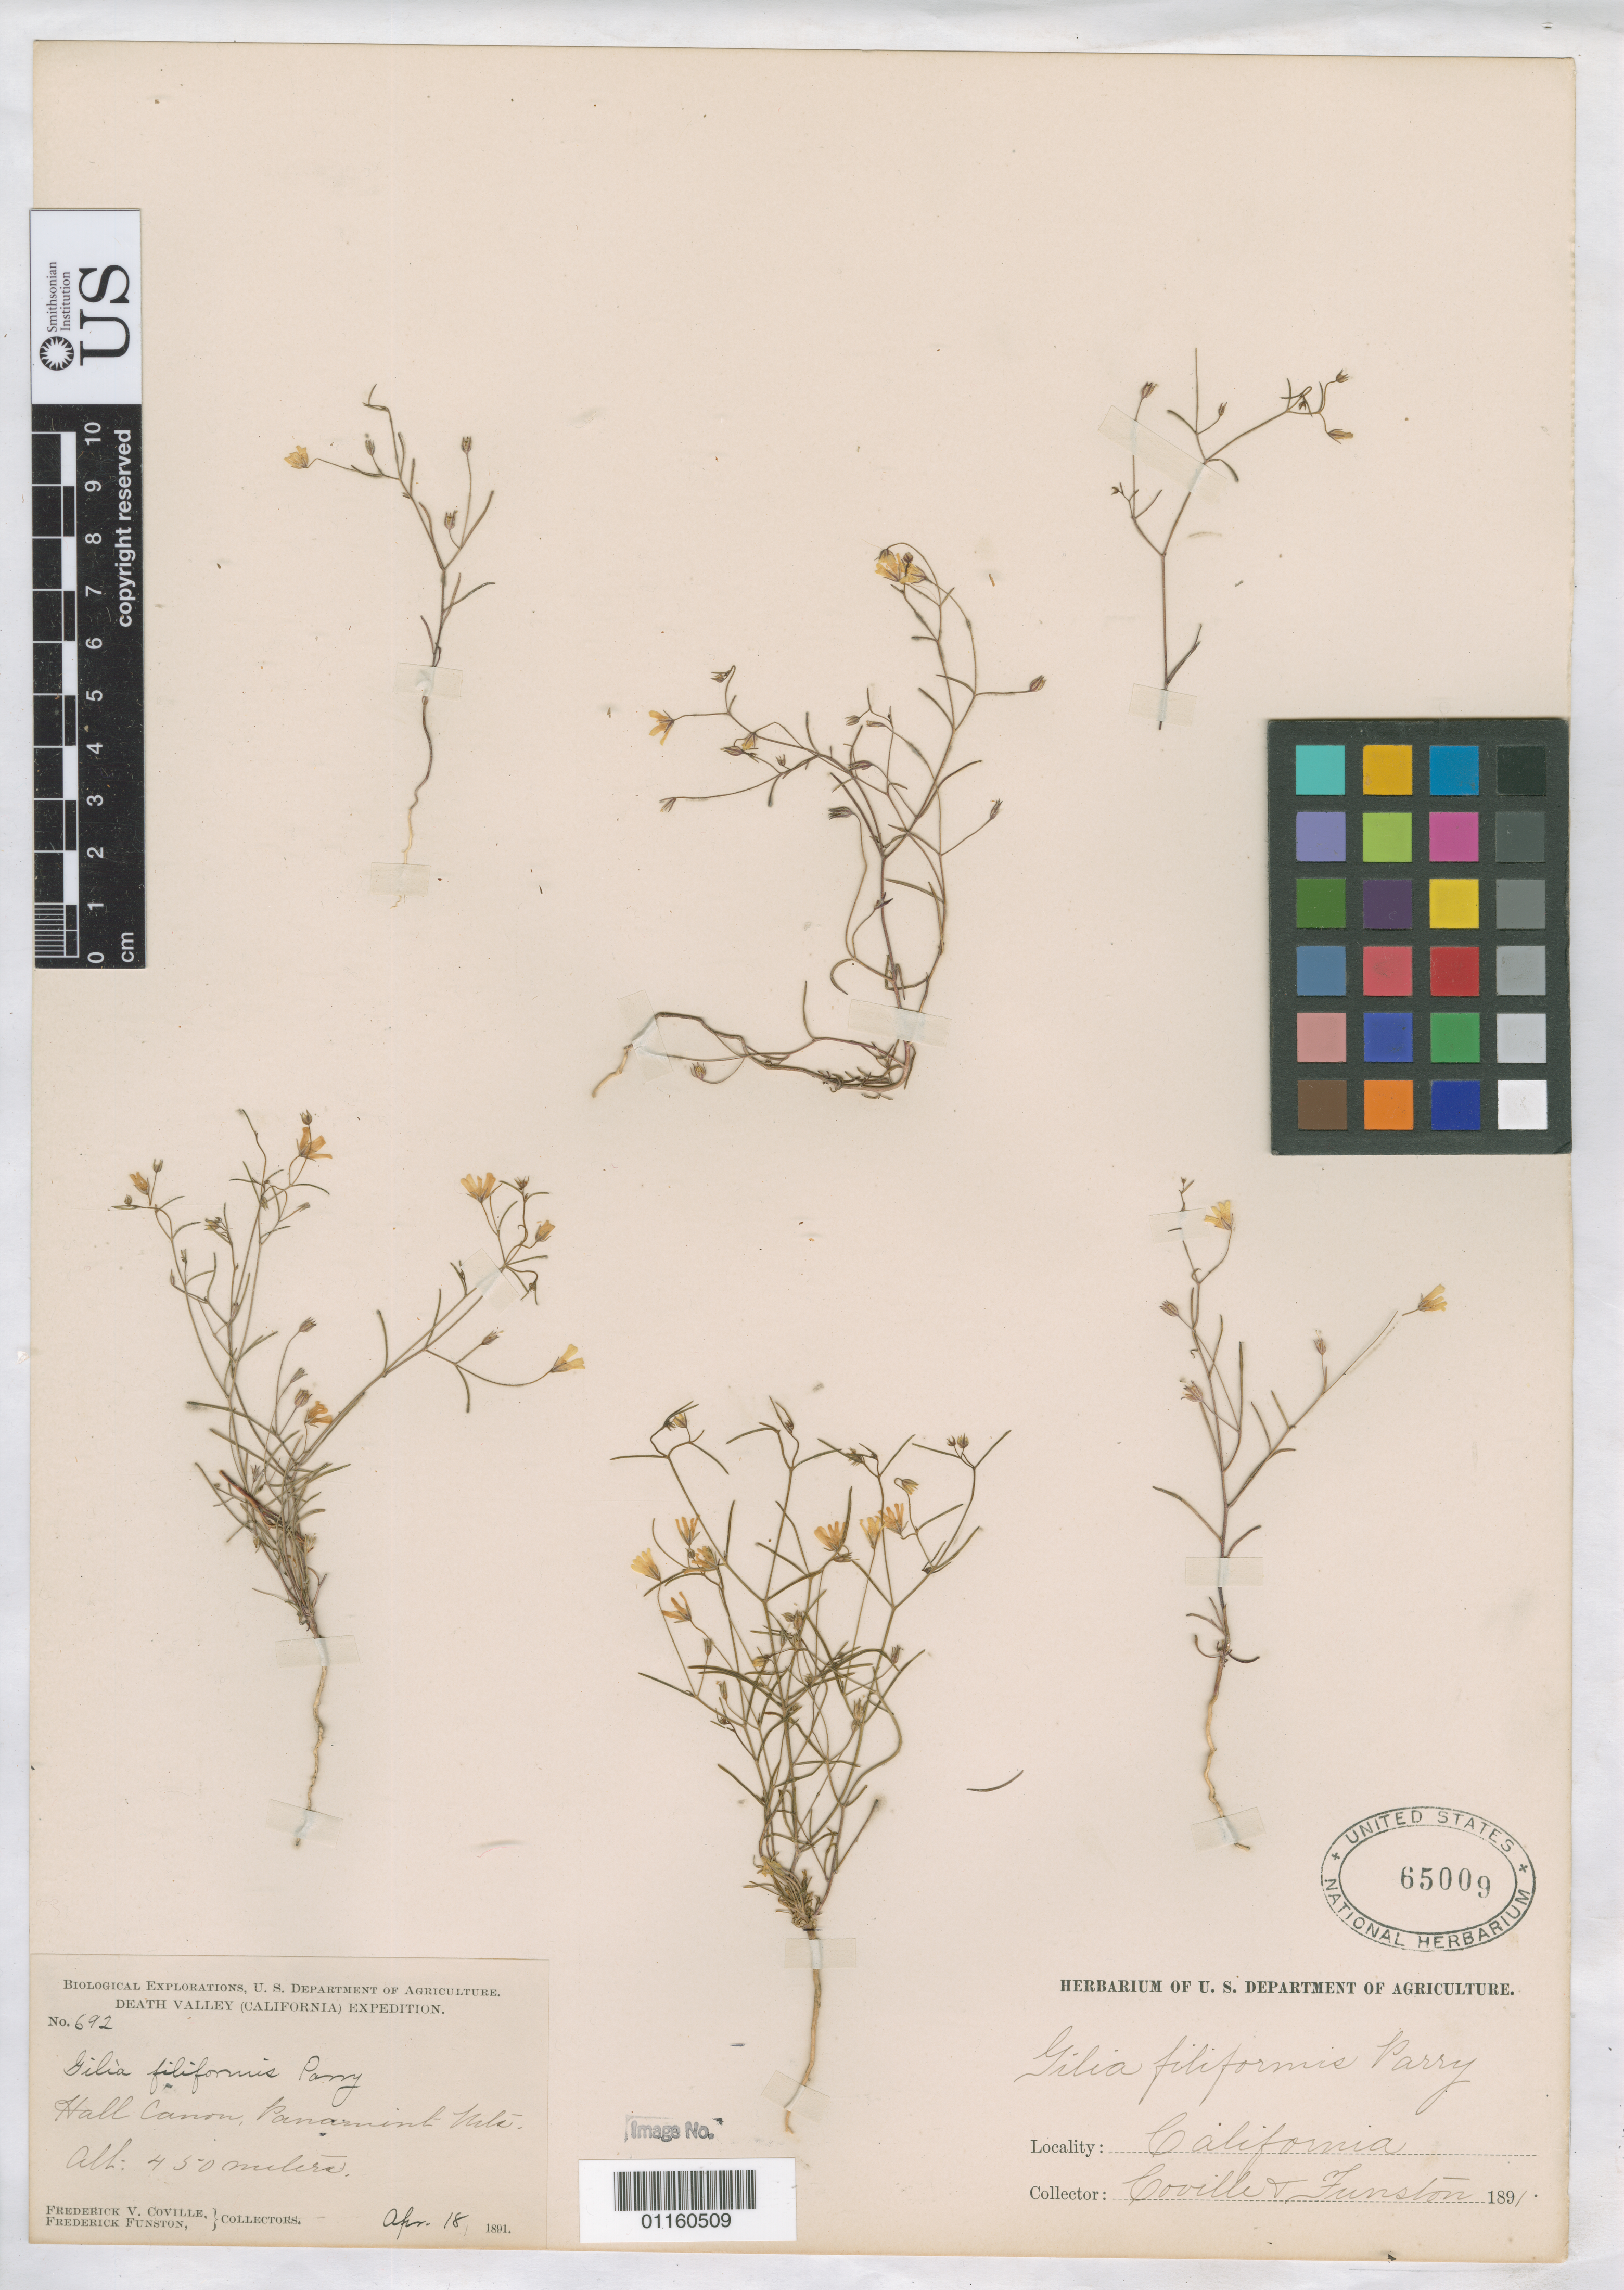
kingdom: Plantae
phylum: Tracheophyta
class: Magnoliopsida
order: Ericales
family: Polemoniaceae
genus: Linanthus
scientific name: Linanthus filiformis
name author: (Parry ex A. Gray) J.M. Porter & L.A. Johnson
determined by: Strong, Mark T., (BOT), Smithsonian Institution - National Museum of Natural History (UNITED STATES)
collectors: F. V. Coville & F. Funston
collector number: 692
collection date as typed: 18 Apr 1891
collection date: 1891-04-18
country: United States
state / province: California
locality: Hall Canyon, Panamint Mts.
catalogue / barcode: US 65009